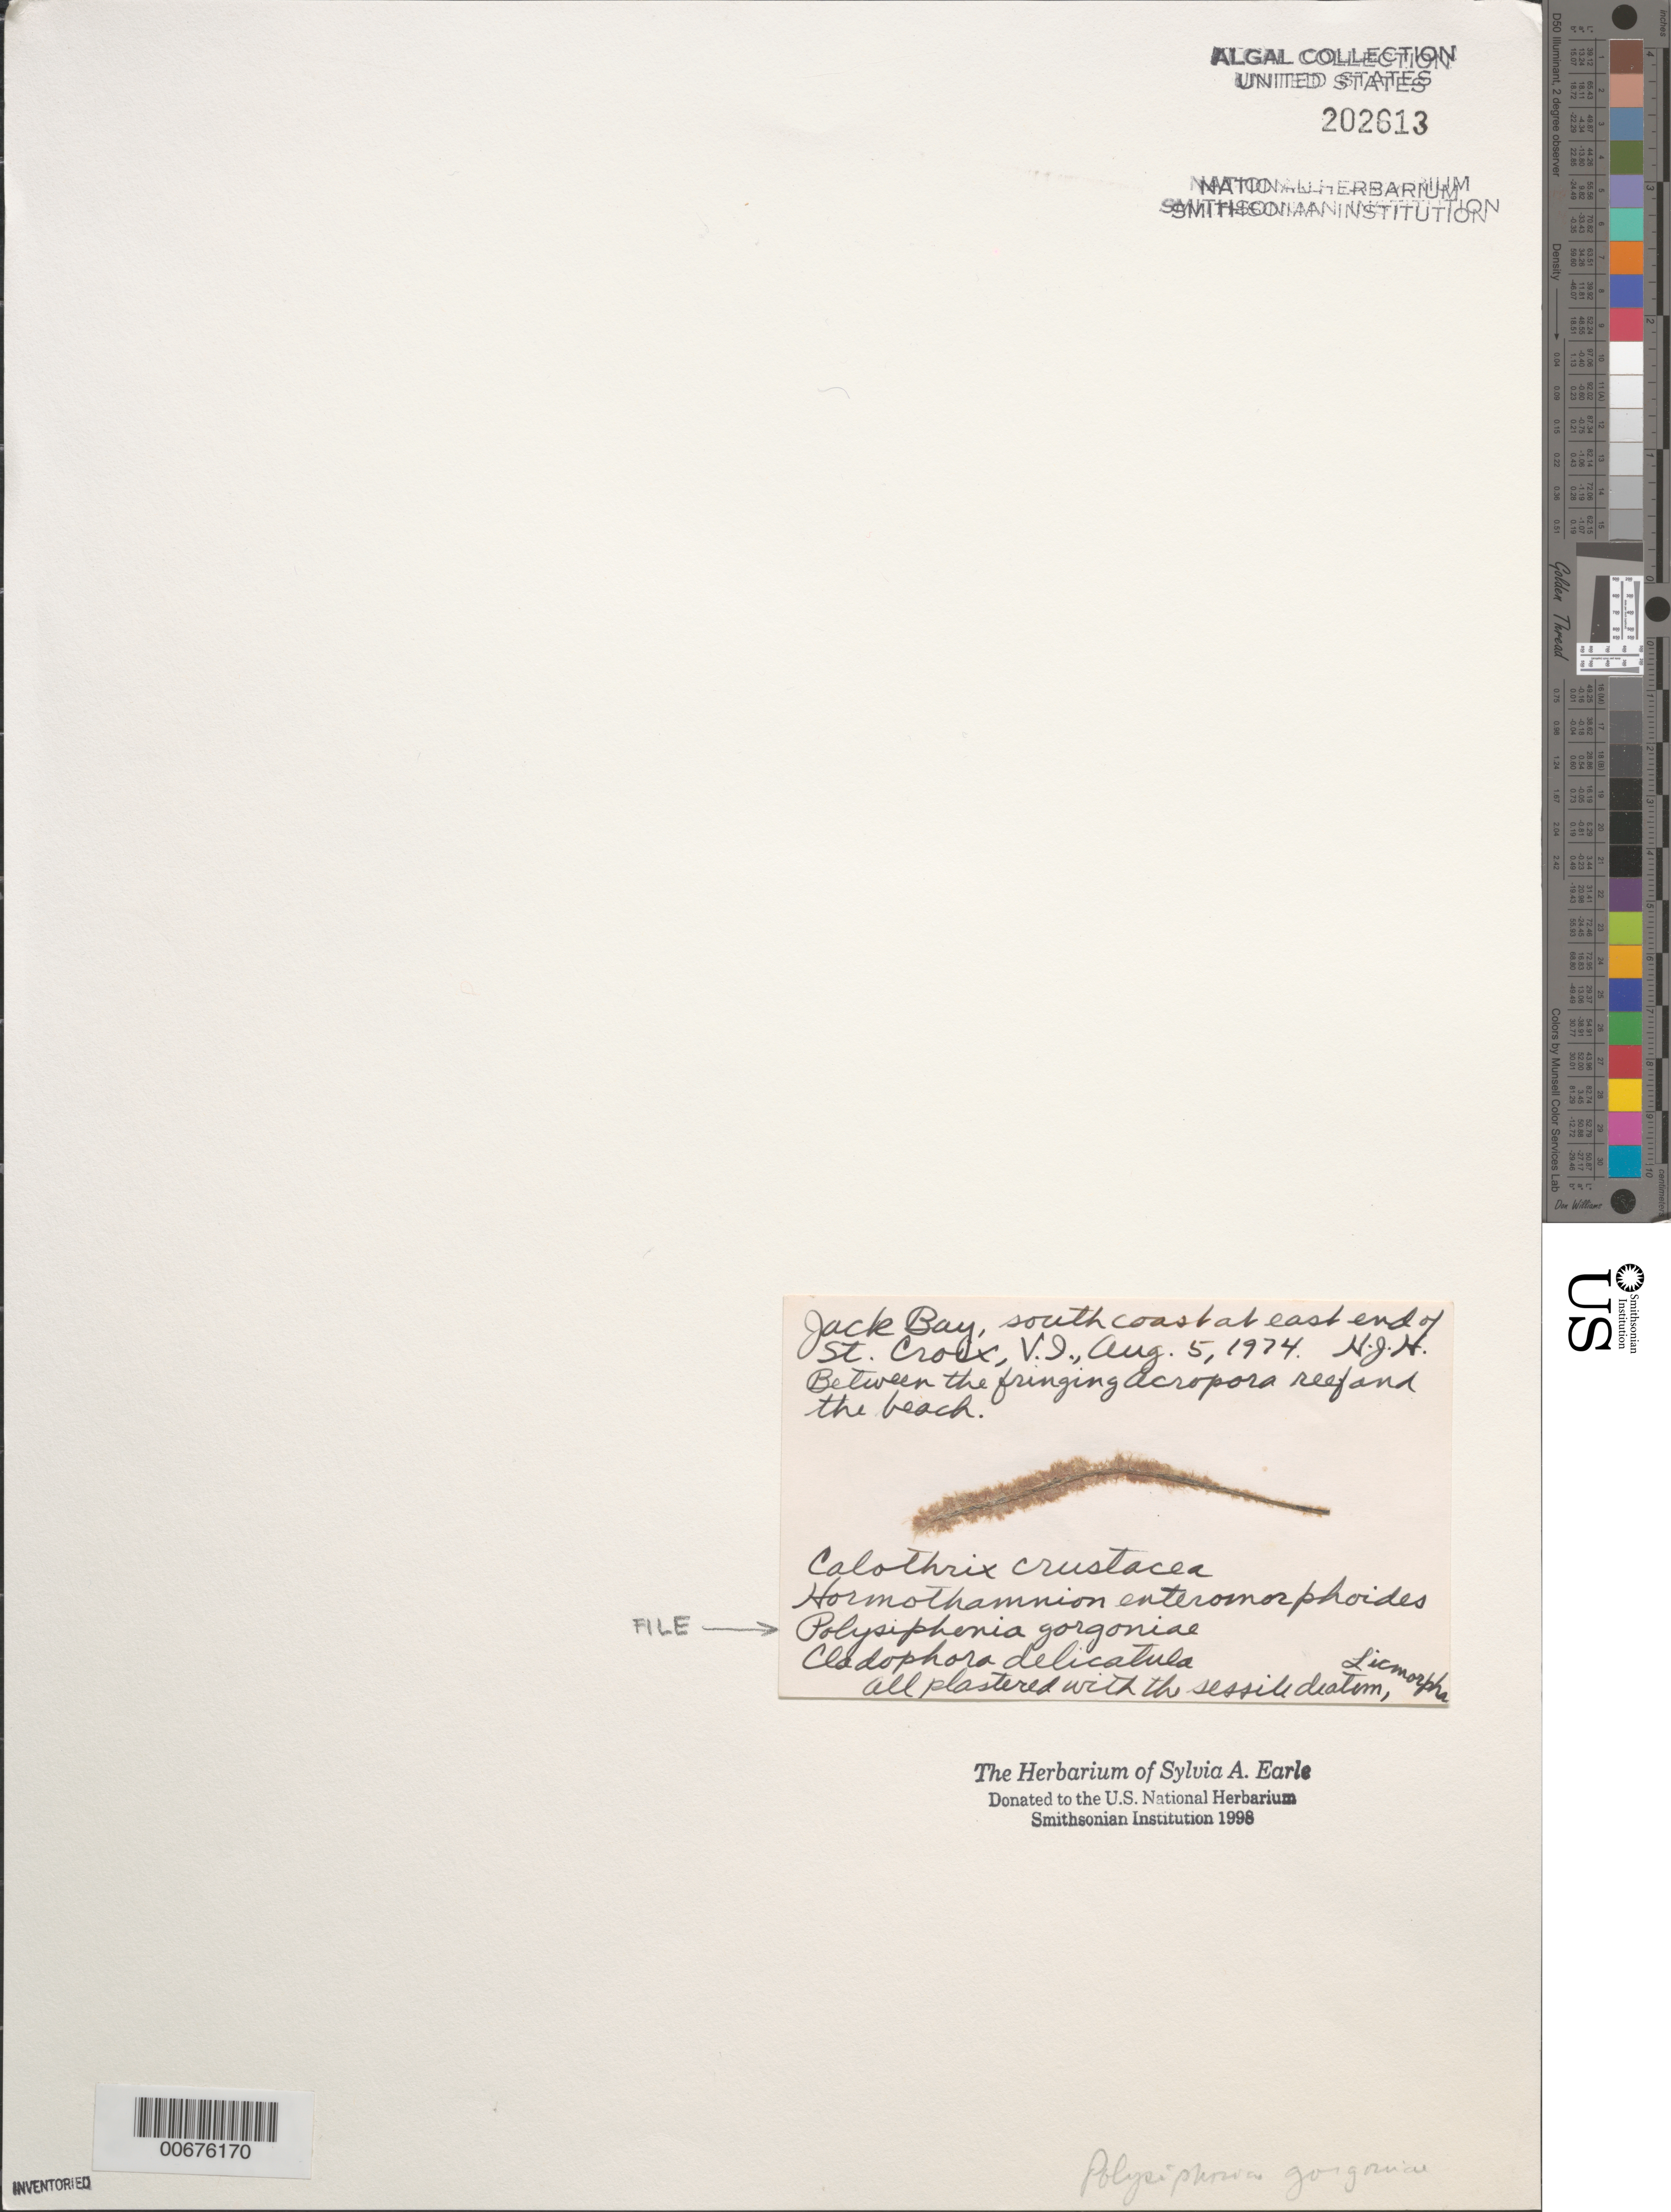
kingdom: Plantae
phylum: Rhodophyta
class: Florideophyceae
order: Ceramiales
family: Rhodomelaceae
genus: Polysiphonia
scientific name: Polysiphonia gorgoniae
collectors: H. J. Humm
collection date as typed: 05 Aug 1974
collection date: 1974-08-05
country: U.S. Virgin Islands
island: St. Croix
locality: Jack Bay, south coast at east end of island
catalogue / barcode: US 202613